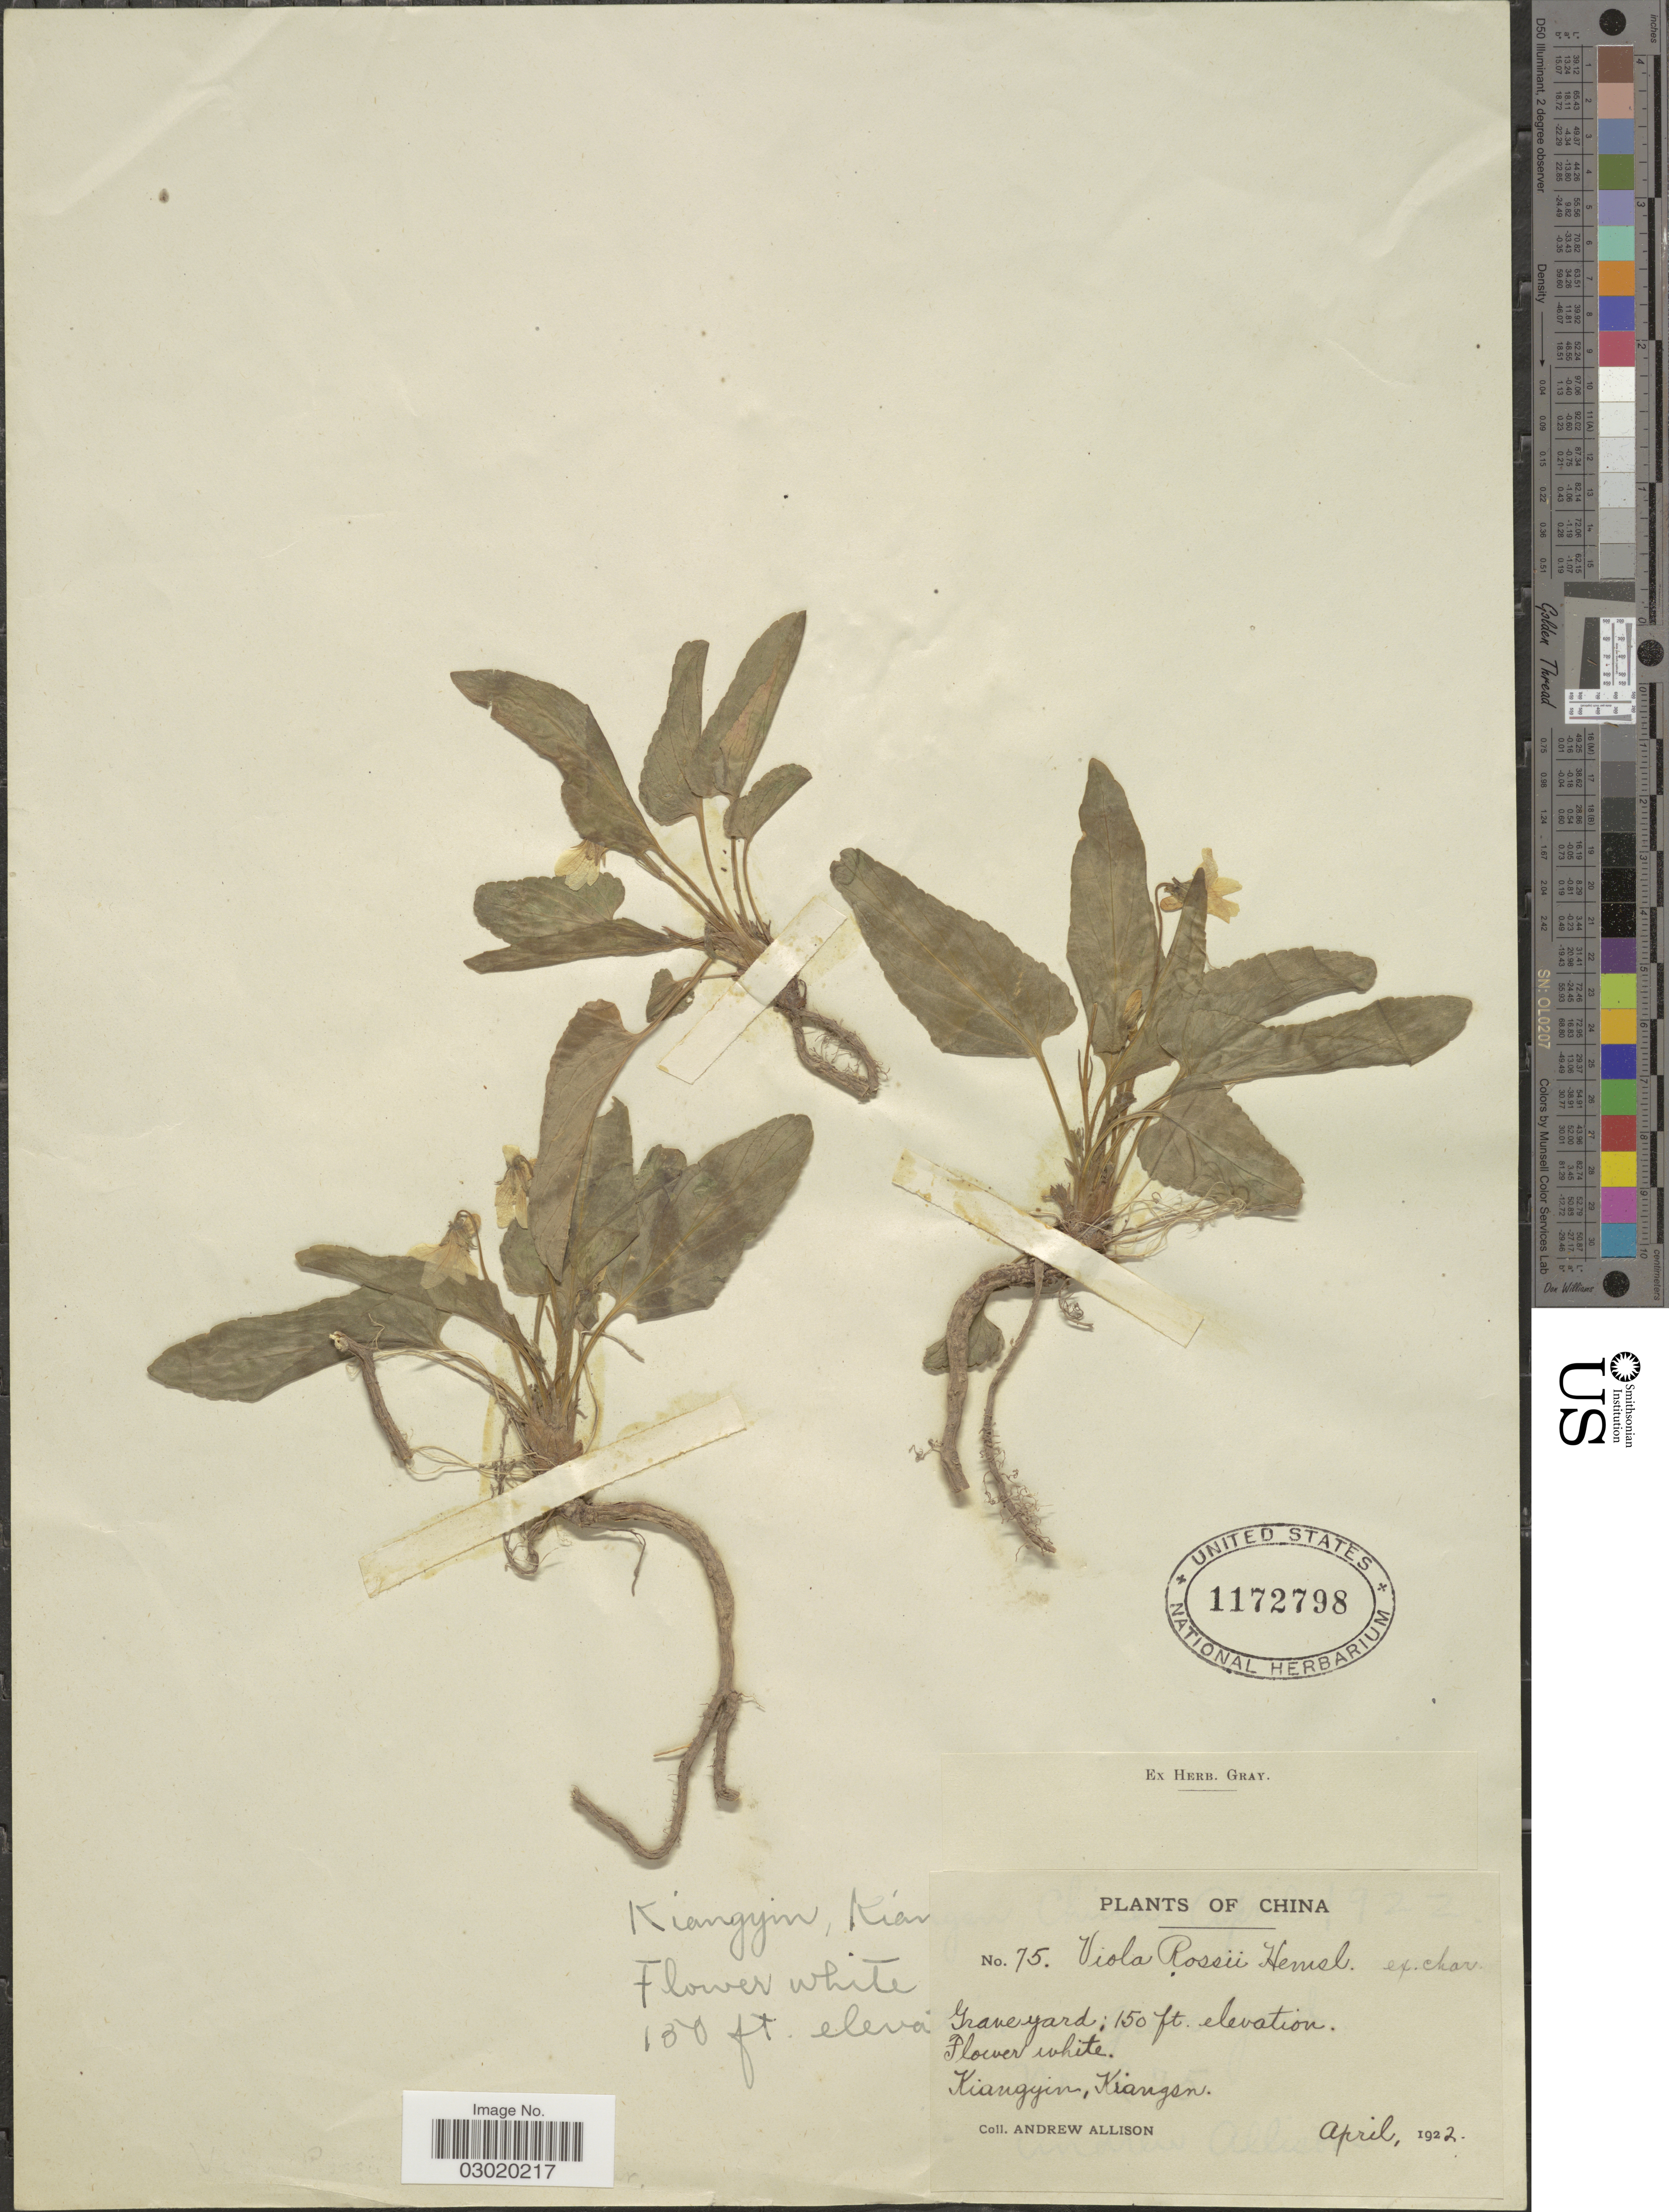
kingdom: Plantae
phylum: Tracheophyta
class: Magnoliopsida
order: Malpighiales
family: Violaceae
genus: Viola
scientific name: Viola rossii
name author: Hemsl.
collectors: A. Allison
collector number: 75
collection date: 1922-04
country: China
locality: Kiangyin, Kiangsu.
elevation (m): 46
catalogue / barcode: US 1172798